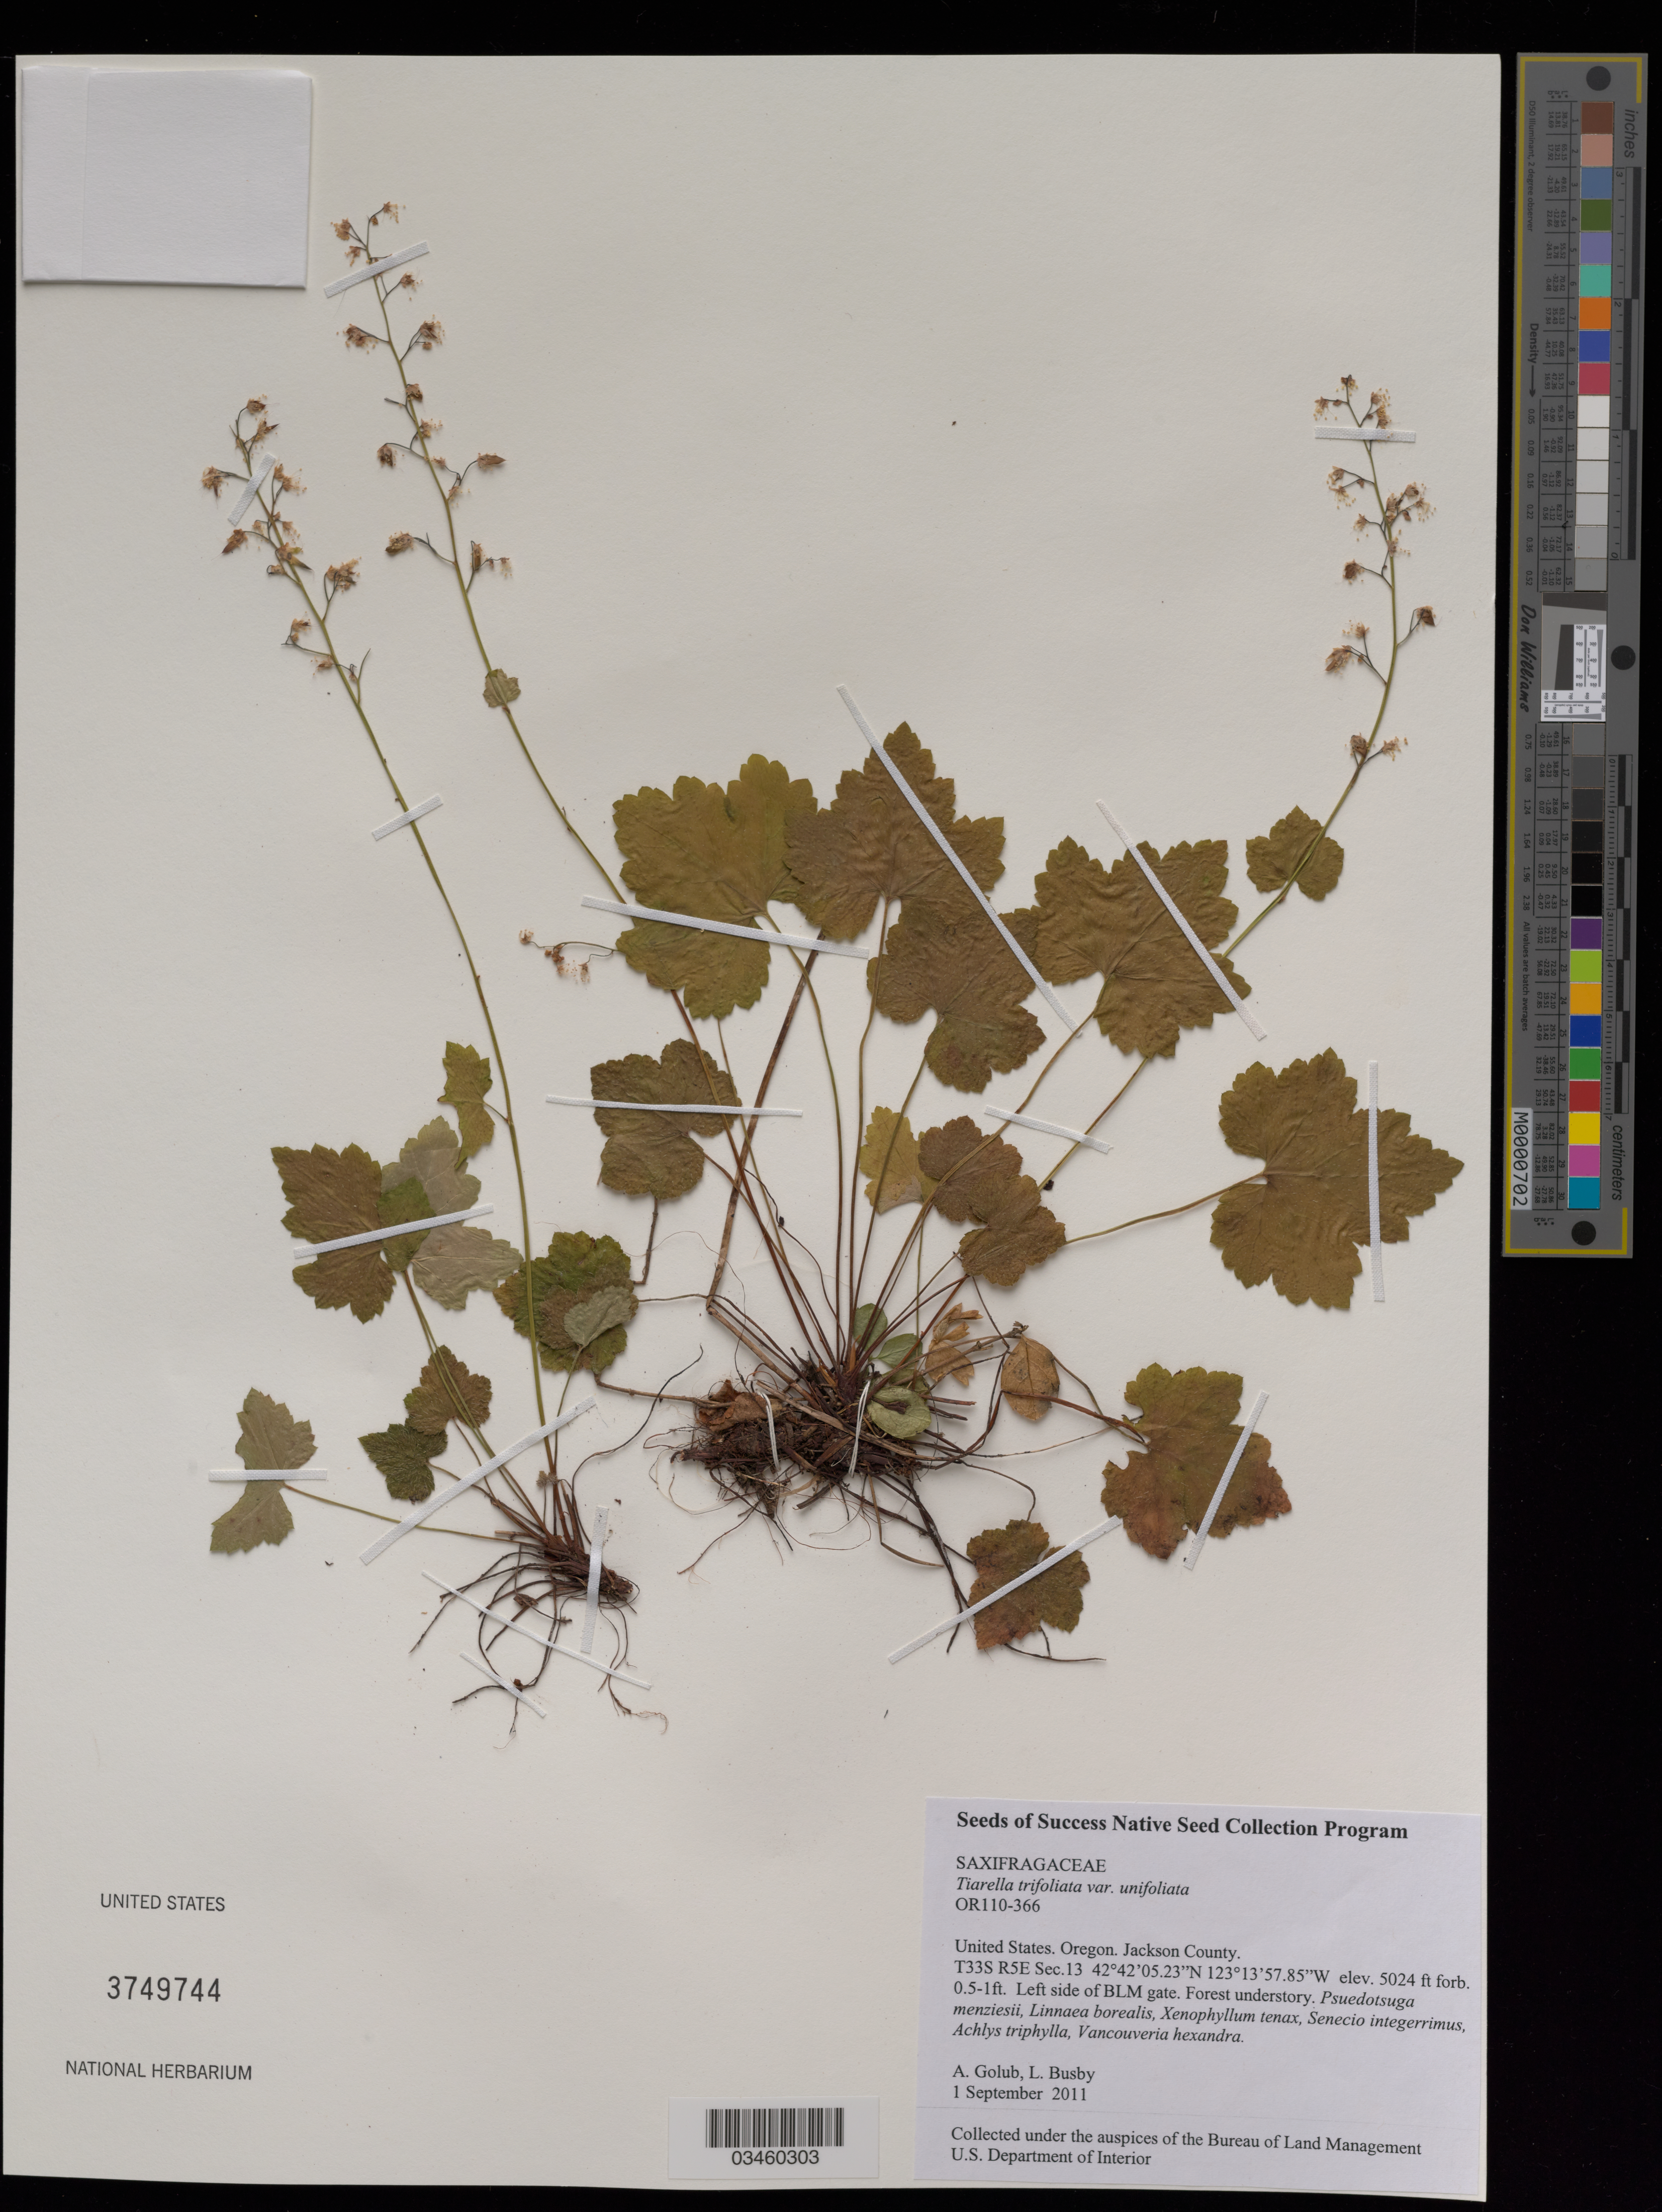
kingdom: Plantae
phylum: Tracheophyta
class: Magnoliopsida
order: Saxifragales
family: Saxifragaceae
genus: Tiarella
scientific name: Tiarella trifoliata var. unifoliata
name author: (Hook.) Kurtz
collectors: A. Golub & L. Busby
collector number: OR110-366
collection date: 2011-09-01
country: United States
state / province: Oregon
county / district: Jackson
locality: Left side of BLM gate. T33S R5E Sec 13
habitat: Forest understory. With Pseudotsuga menziesii, Linnaea borealis, ect.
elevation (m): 1531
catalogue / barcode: US 3749744